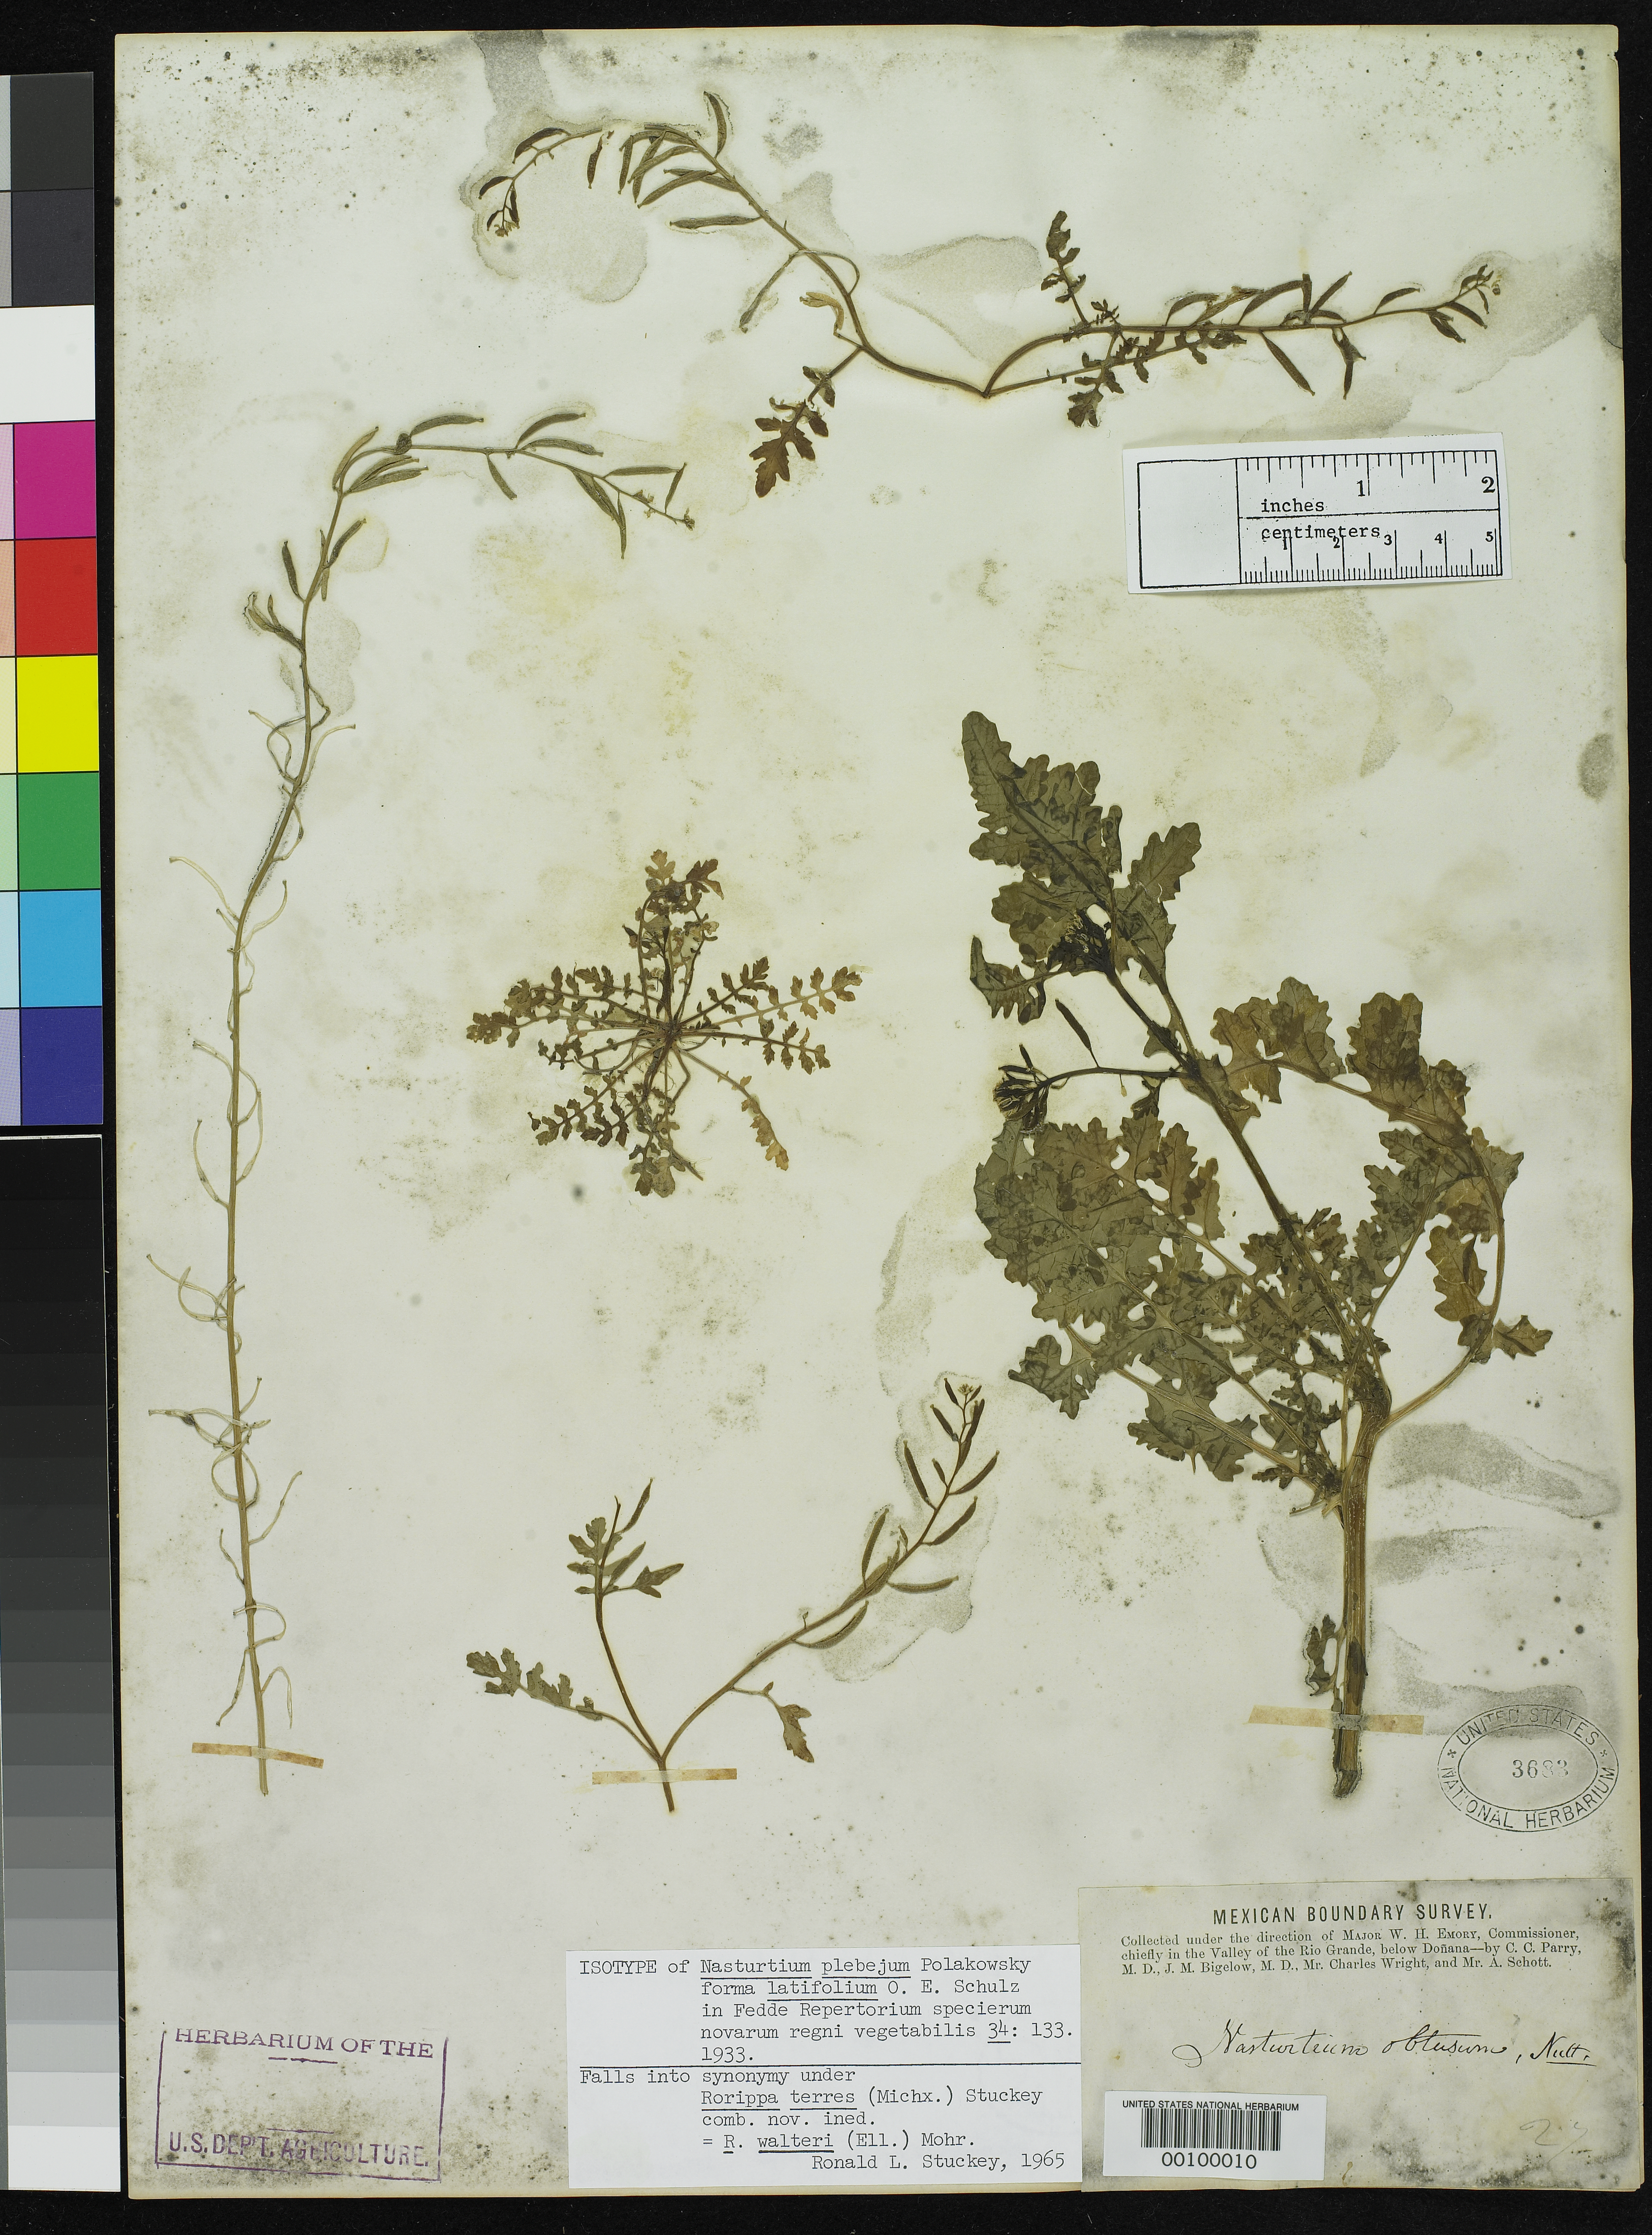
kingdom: Plantae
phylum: Tracheophyta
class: Magnoliopsida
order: Brassicales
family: Brassicaceae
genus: Nasturtium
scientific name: Nasturtium plebeium f. latifolium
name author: O.E. Schulz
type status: Isotype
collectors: C. C. Parry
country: Mexico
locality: Rio Grande River Valley, below Donana.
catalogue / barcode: US 3683